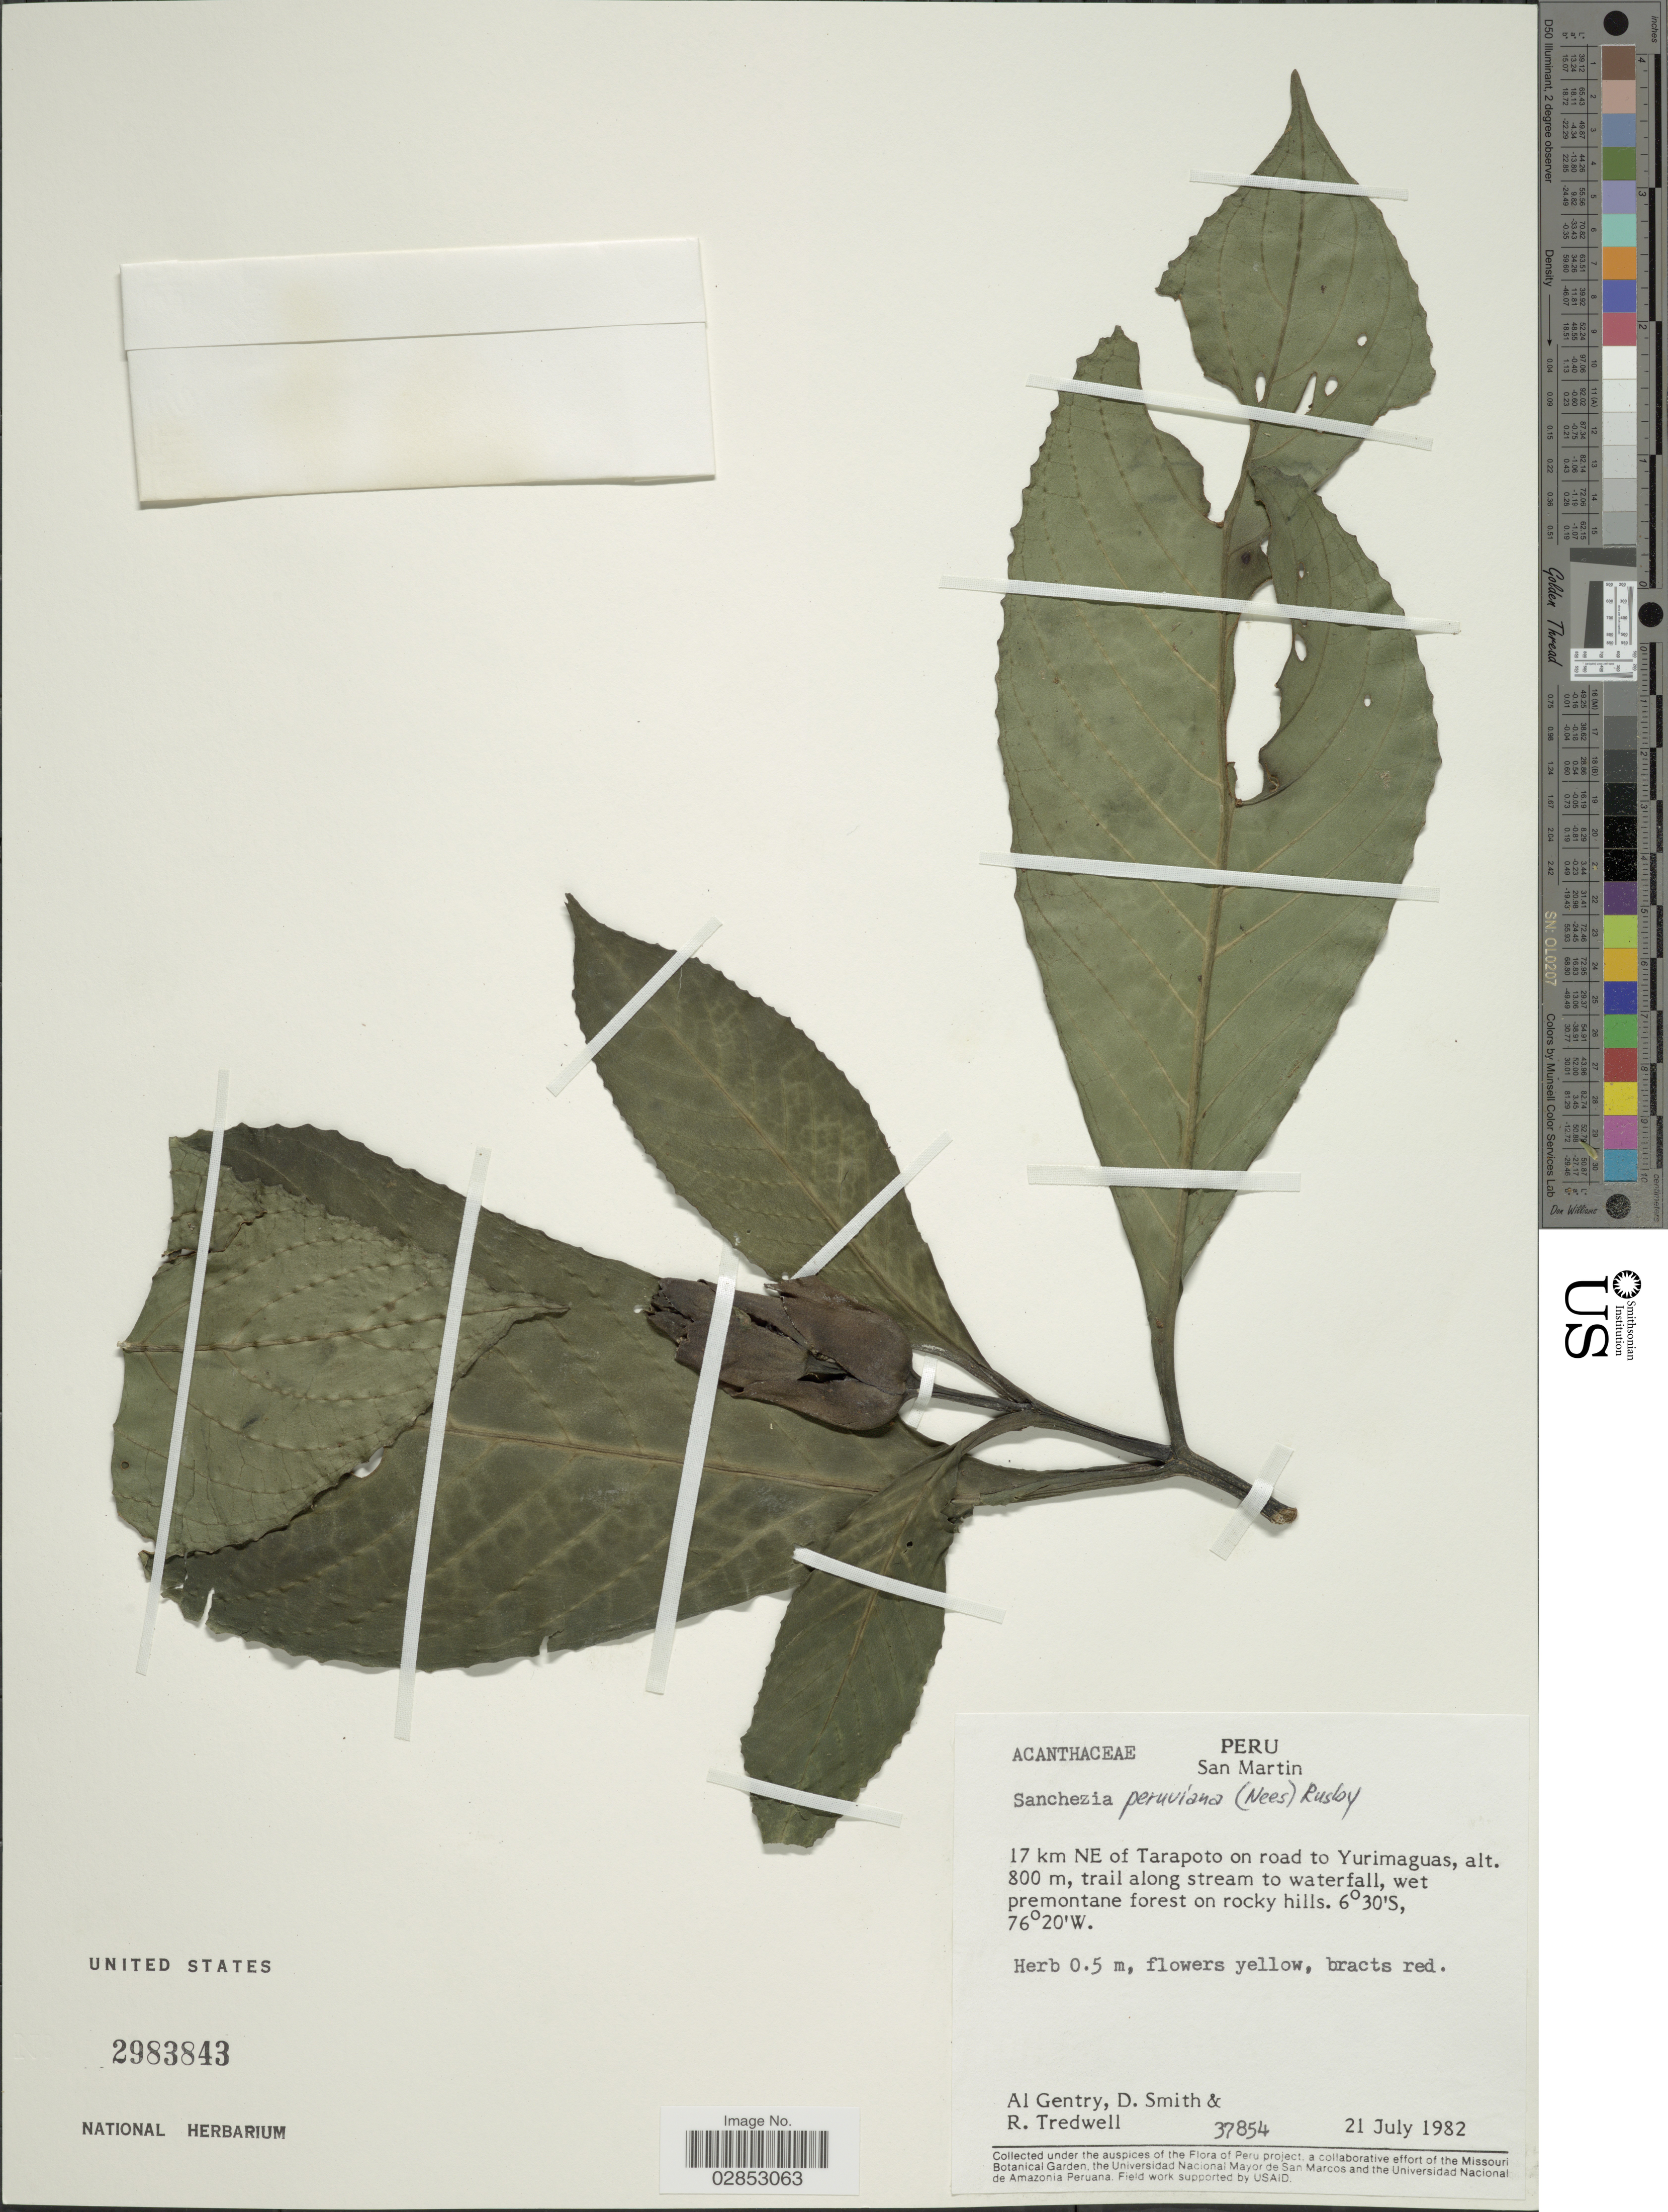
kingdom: Plantae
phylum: Tracheophyta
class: Magnoliopsida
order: Lamiales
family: Acanthaceae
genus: Sanchezia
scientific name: Sanchezia macrocnemis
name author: (Nees) Wassh.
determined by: Azevedo, Igor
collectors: A. H. Gentry, D. Smith & R. Tredwell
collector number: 37854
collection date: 1982-07-21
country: Peru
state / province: San Martín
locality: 17 km NE of Tarapoto on road to Yurimaguas.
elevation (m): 800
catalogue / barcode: US 2983843